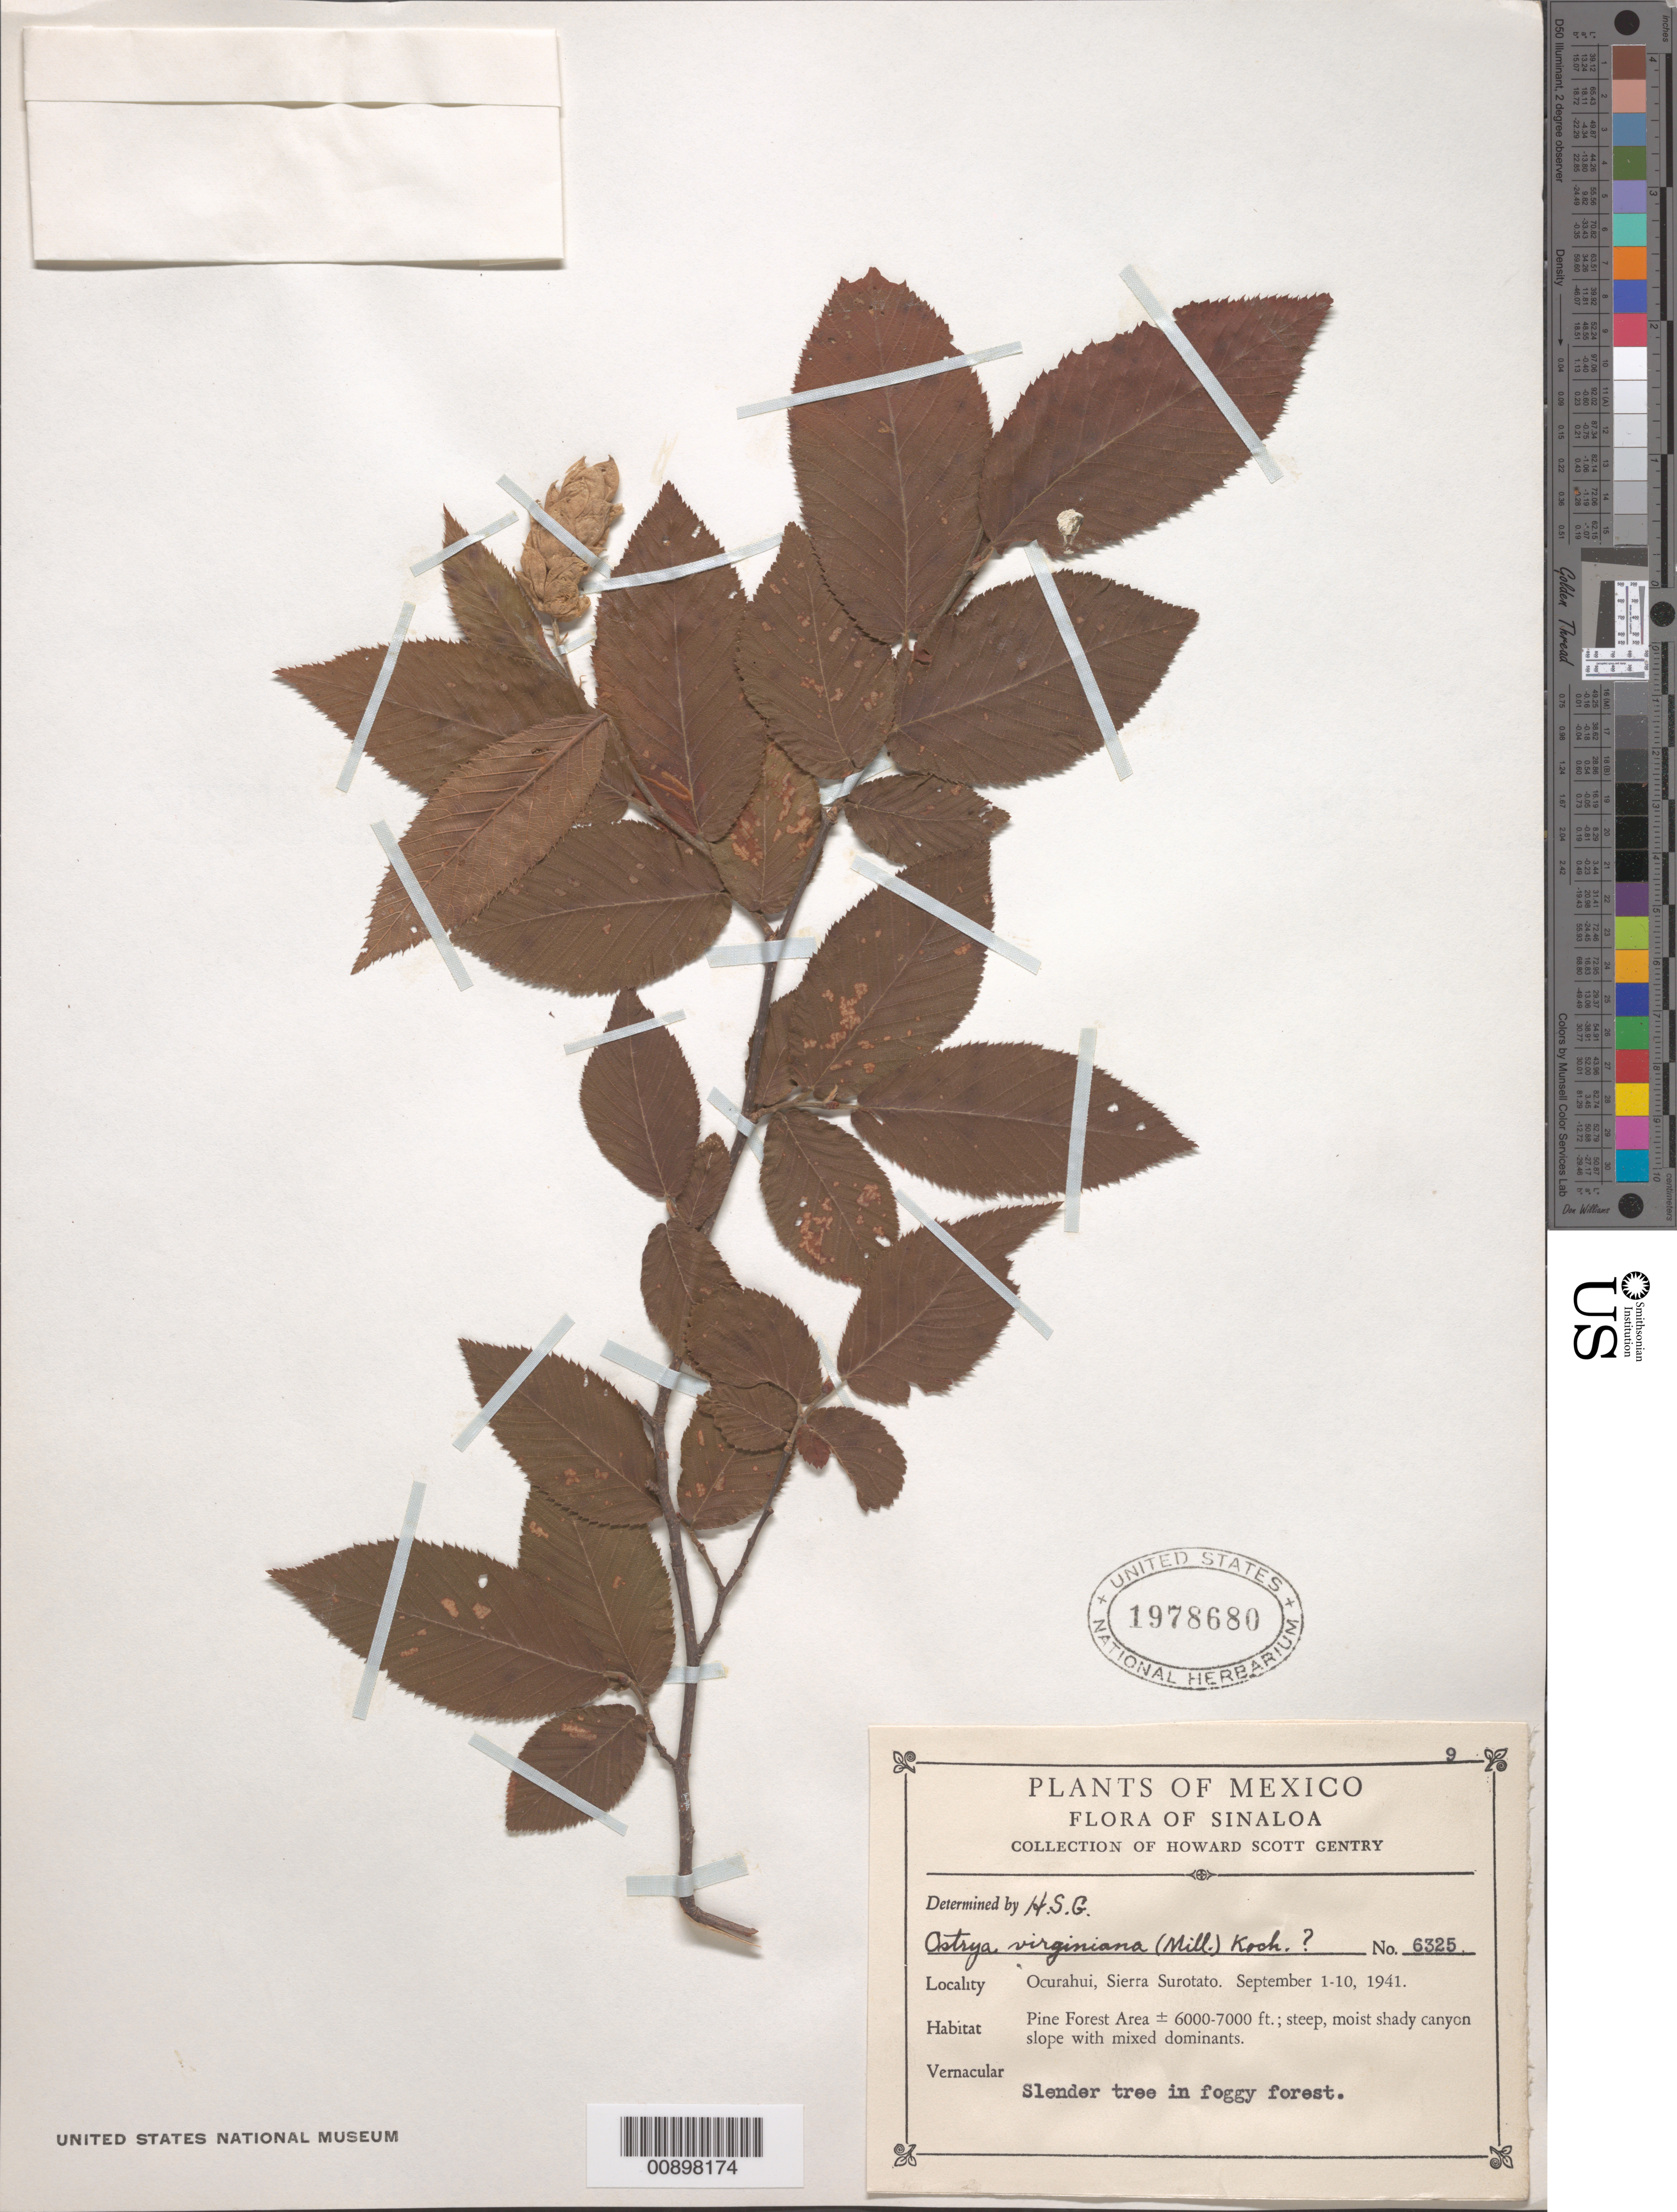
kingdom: Plantae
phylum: Tracheophyta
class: Magnoliopsida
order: Fagales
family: Betulaceae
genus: Ostrya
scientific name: Ostrya virginiana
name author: (Mill.) K. Koch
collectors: H. S. Gentry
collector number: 6325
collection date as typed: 01 Sep 1941 to 10 Sep 1941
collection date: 1941-09-01/1941-09-10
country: Mexico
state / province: Sinaloa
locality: Ocurahui, Sierra Surotato. Sinaloa.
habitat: Steep moist shady canyon slope with mixed dominants. In foggy forest.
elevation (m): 1829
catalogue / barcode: US 1978680